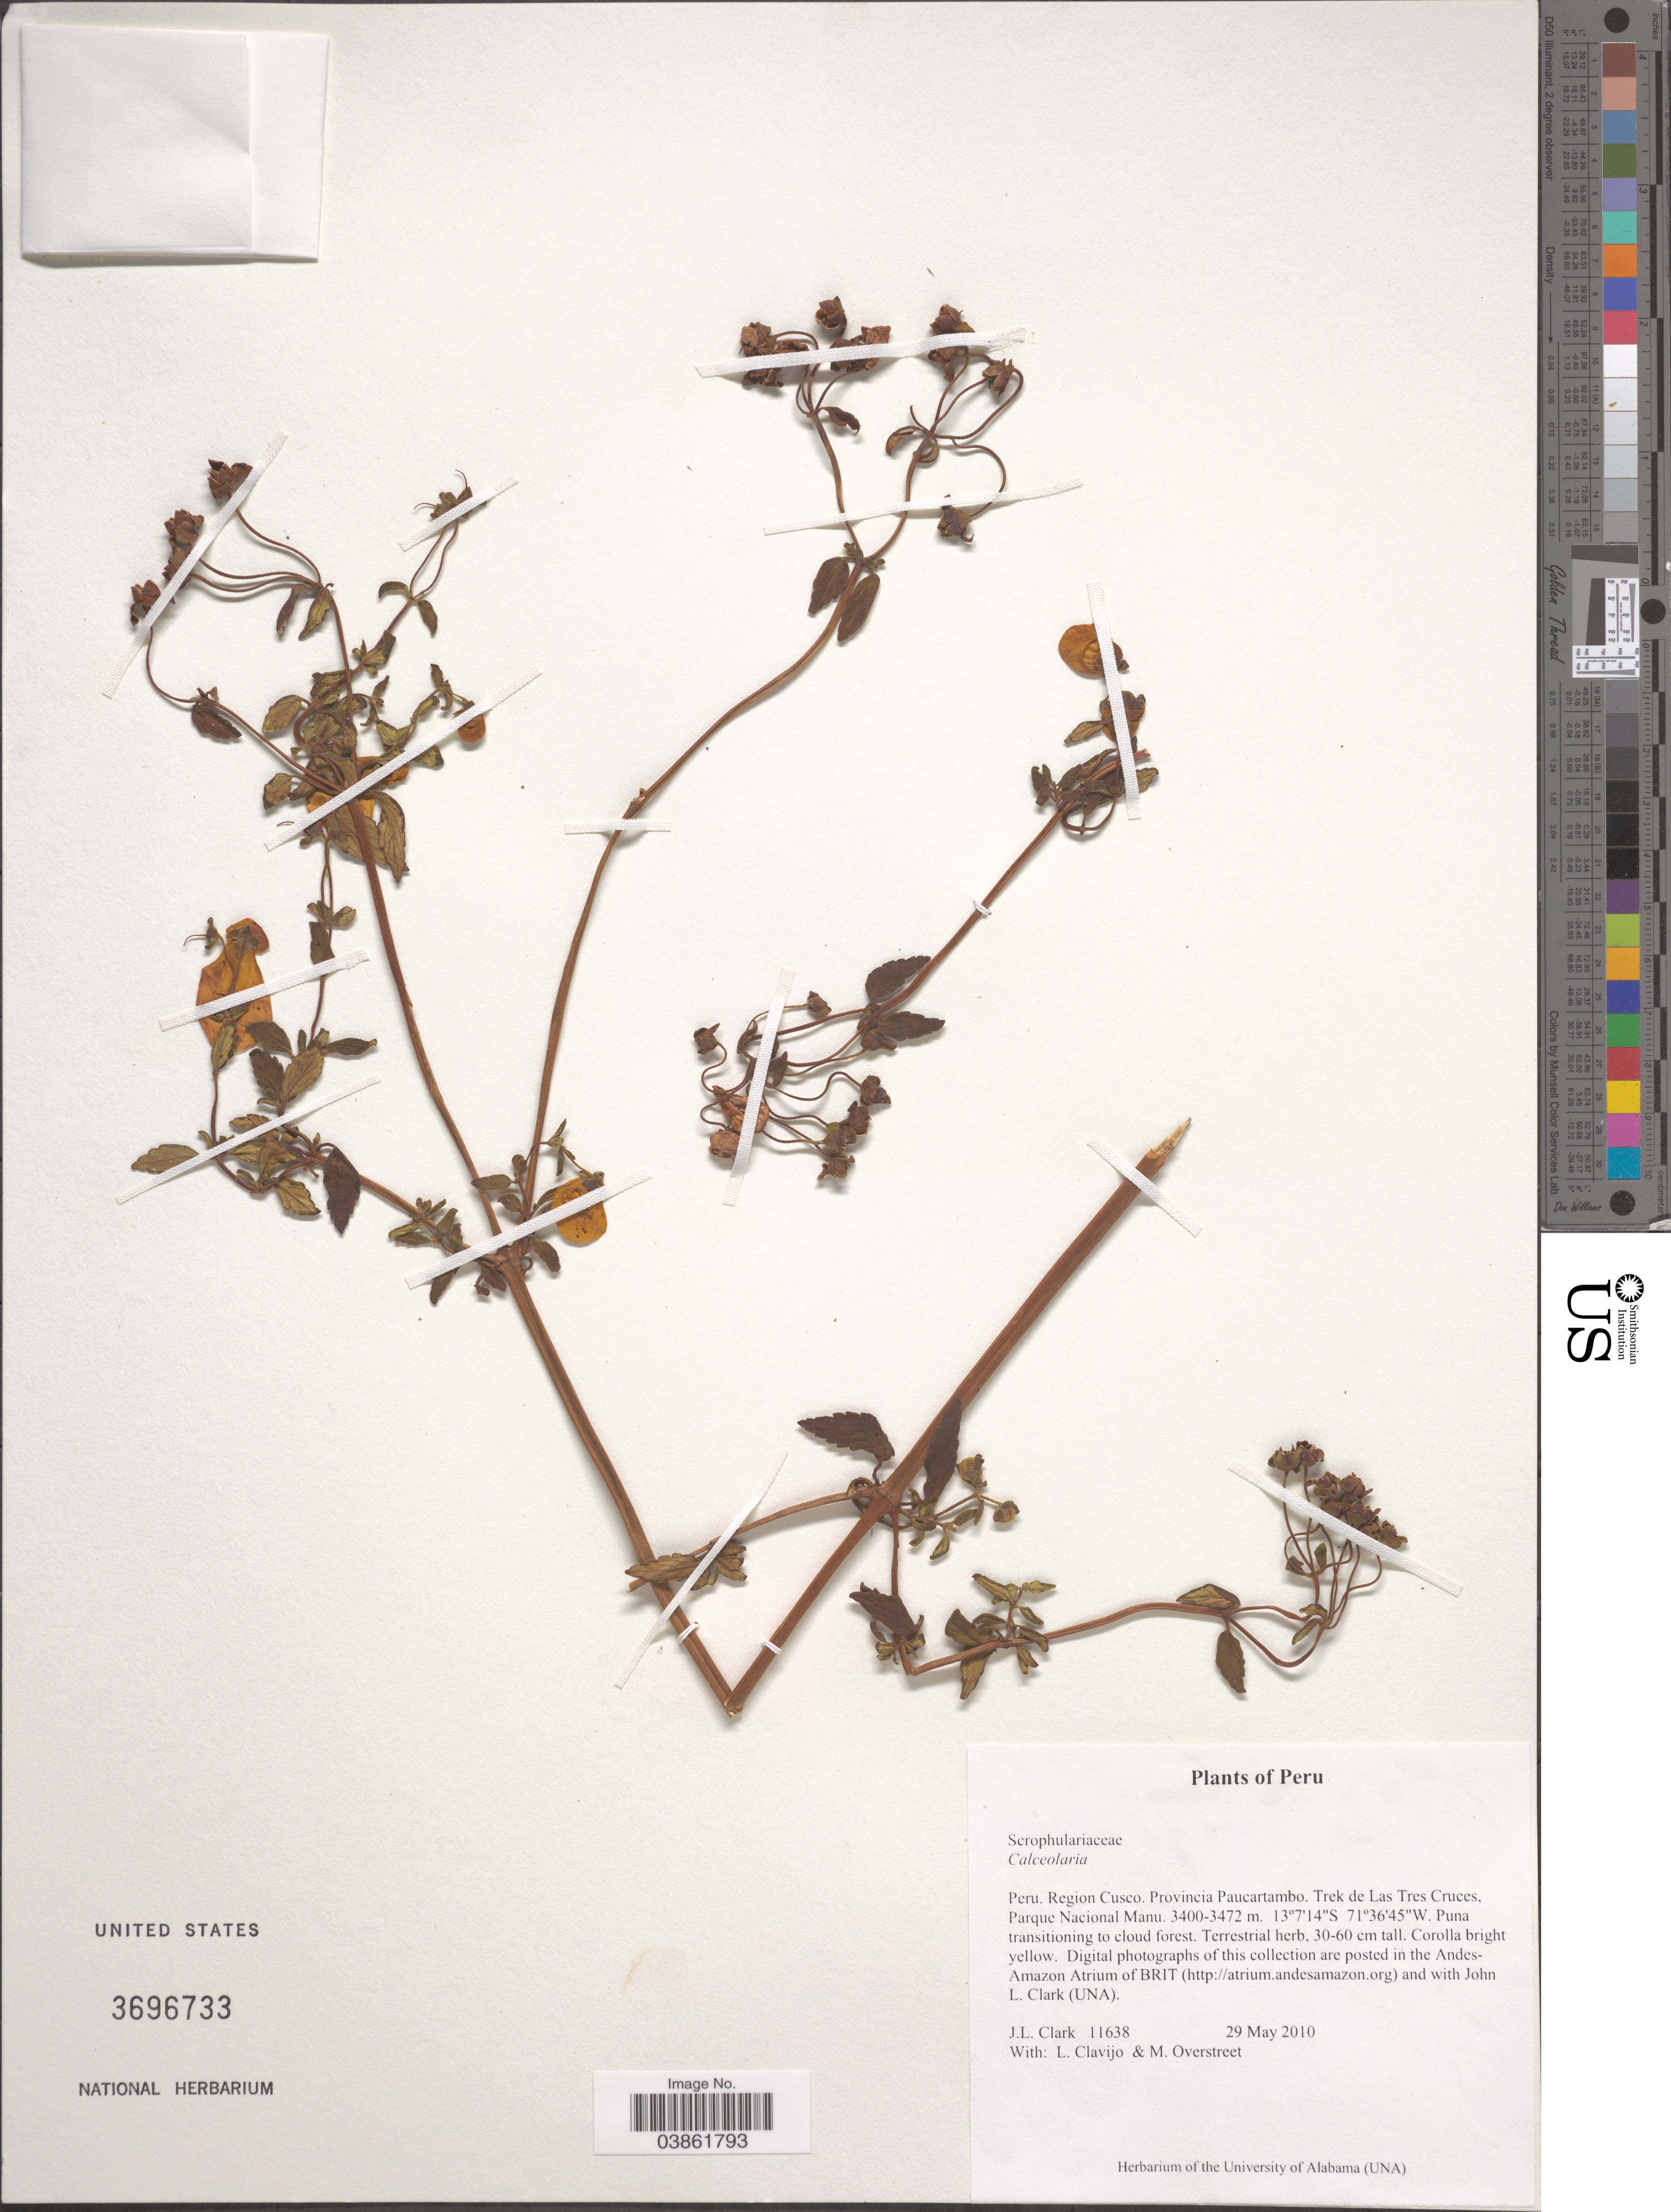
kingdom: Plantae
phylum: Tracheophyta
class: Magnoliopsida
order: Lamiales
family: Calceolariaceae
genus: Calceolaria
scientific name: Calceolaria sp.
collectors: J. L. Clark, L. Clavijo & M. Overstreet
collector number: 11638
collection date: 2010-05-29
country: Peru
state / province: Cusco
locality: Region Cusco. Provincia Paucartambo. Trek de Las Tres Cruces, Parque Nacional Manu.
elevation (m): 3400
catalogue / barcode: US 3696733